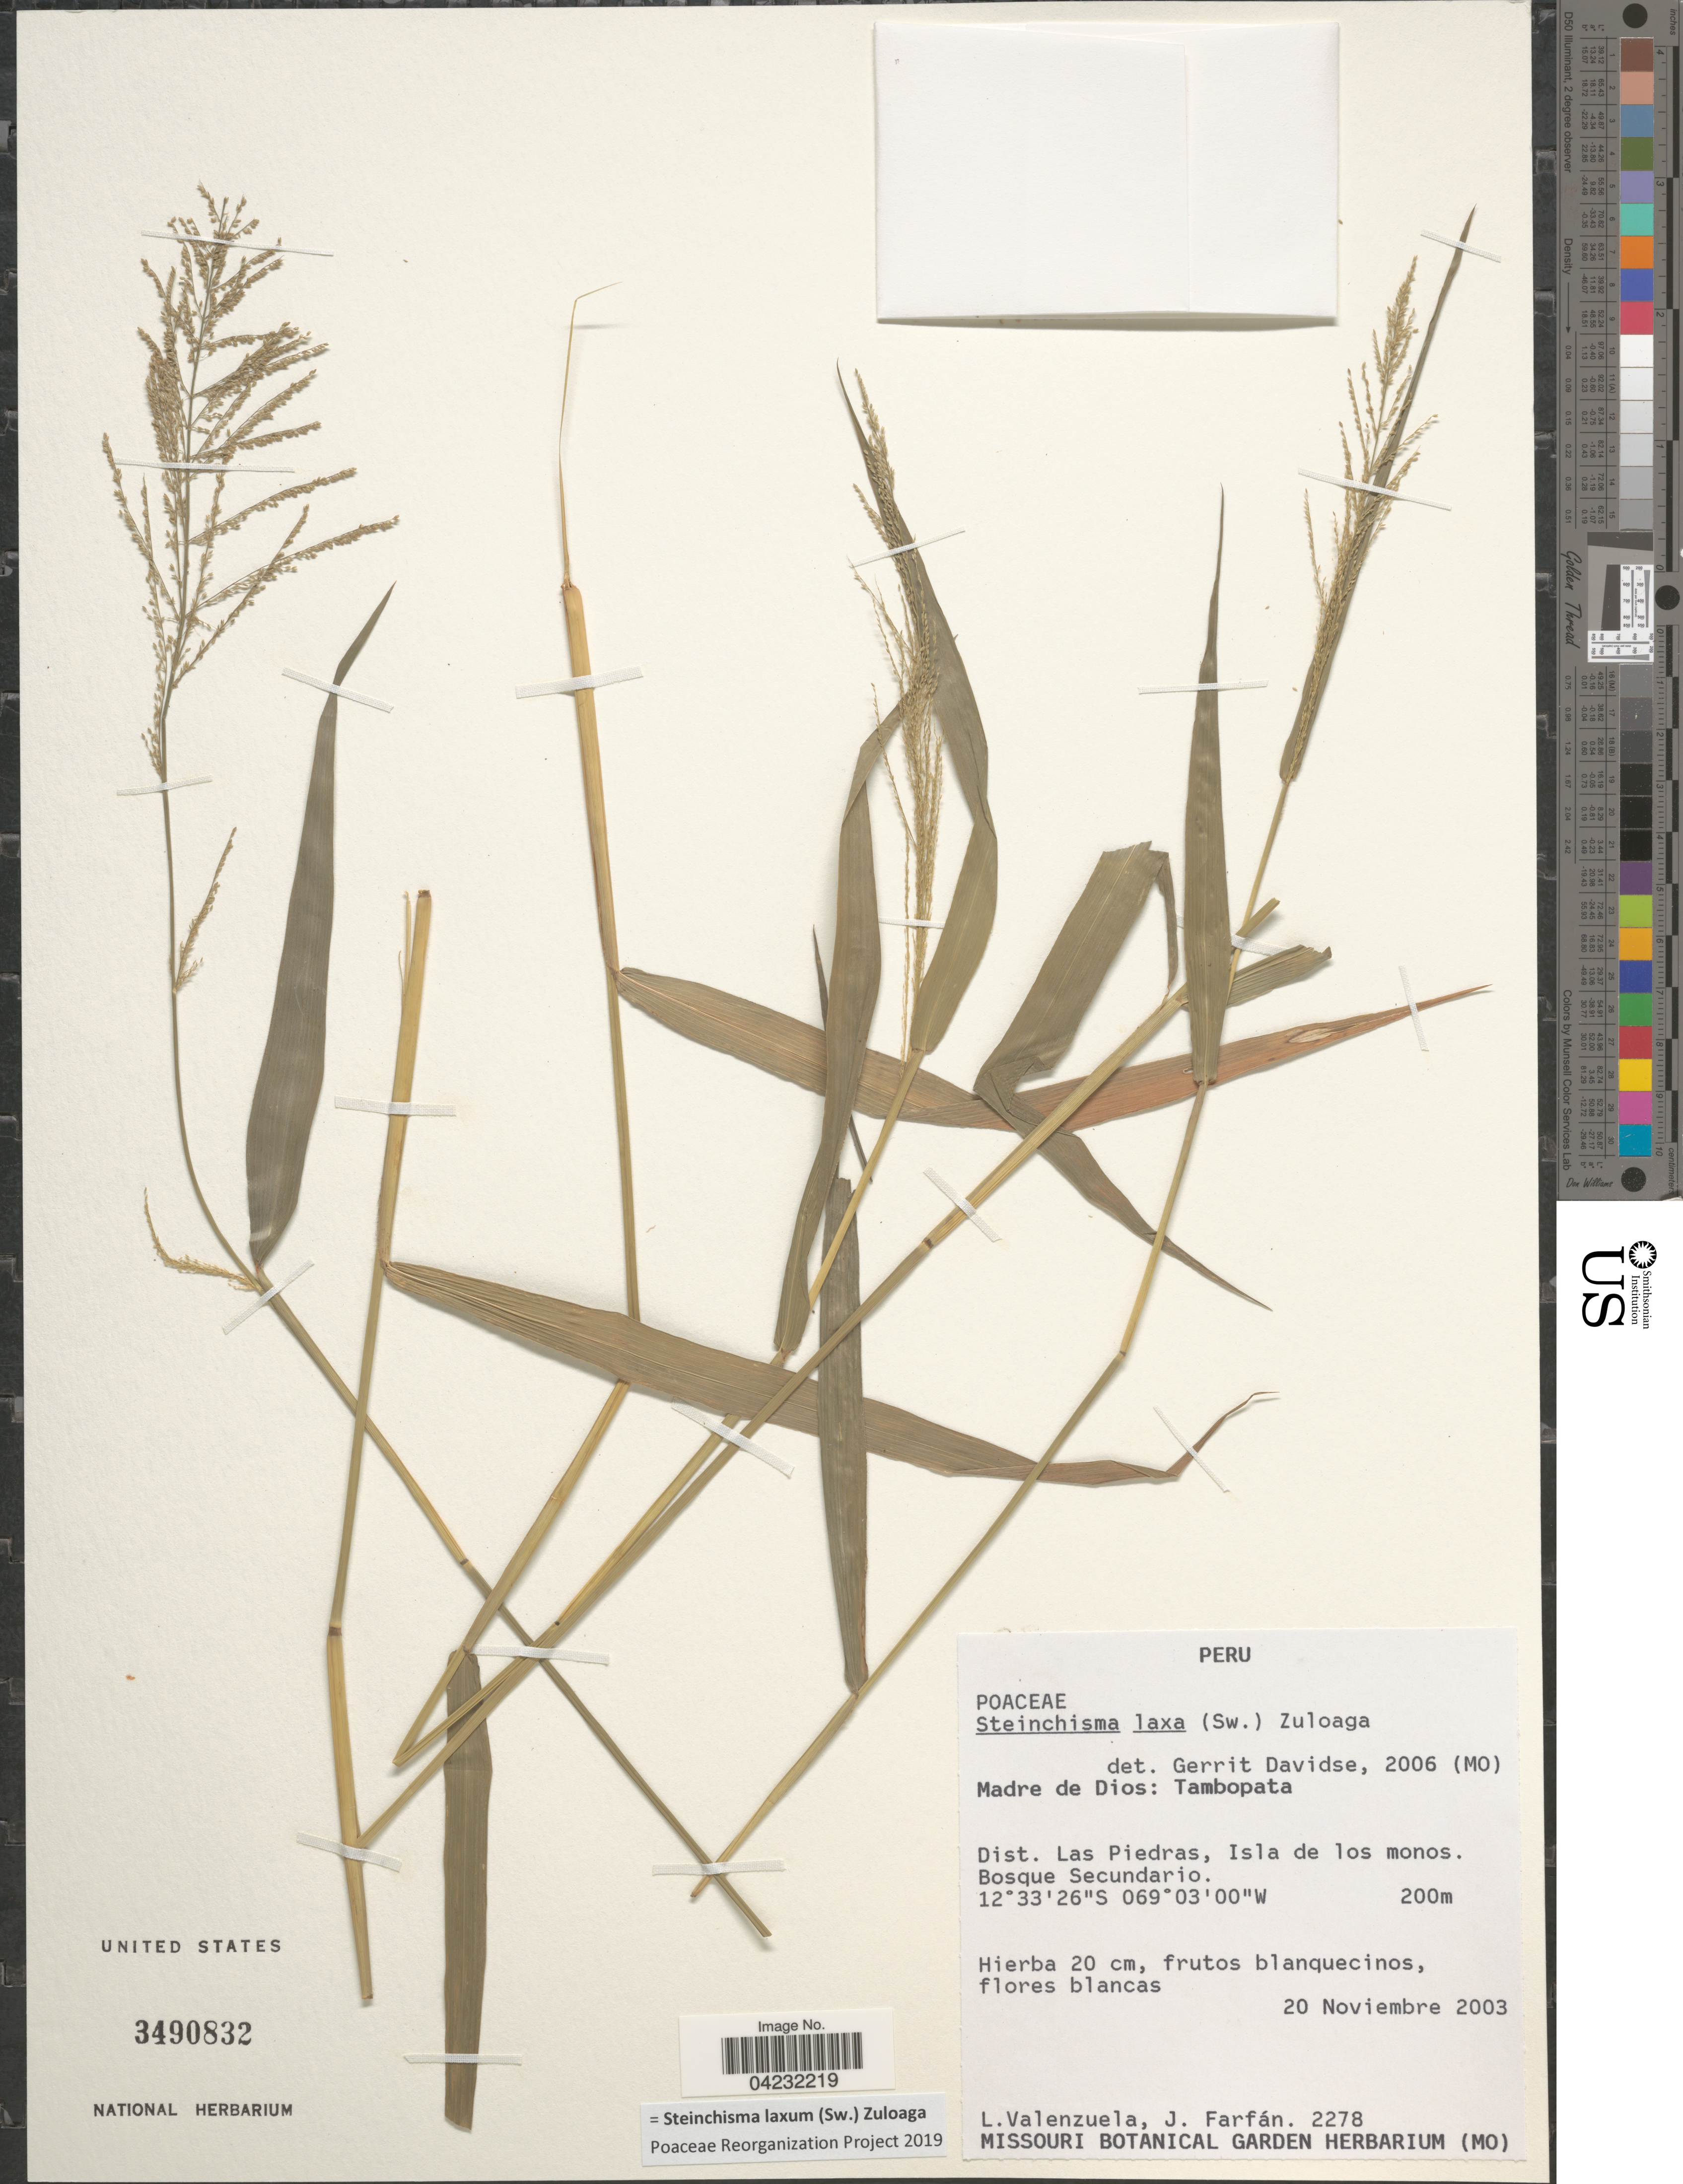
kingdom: Plantae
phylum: Tracheophyta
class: Liliopsida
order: Poales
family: Poaceae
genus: Steinchisma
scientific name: Steinchisma laxum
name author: (Sw.) Zuloaga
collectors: L. Valenzuela & J. Farfán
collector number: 2278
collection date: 2003-11-20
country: Peru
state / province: Madre de Dios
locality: Tambopata. Dist. Las Piedras, Isla de los monos. Bosque Secundario.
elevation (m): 200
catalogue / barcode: US 3490832